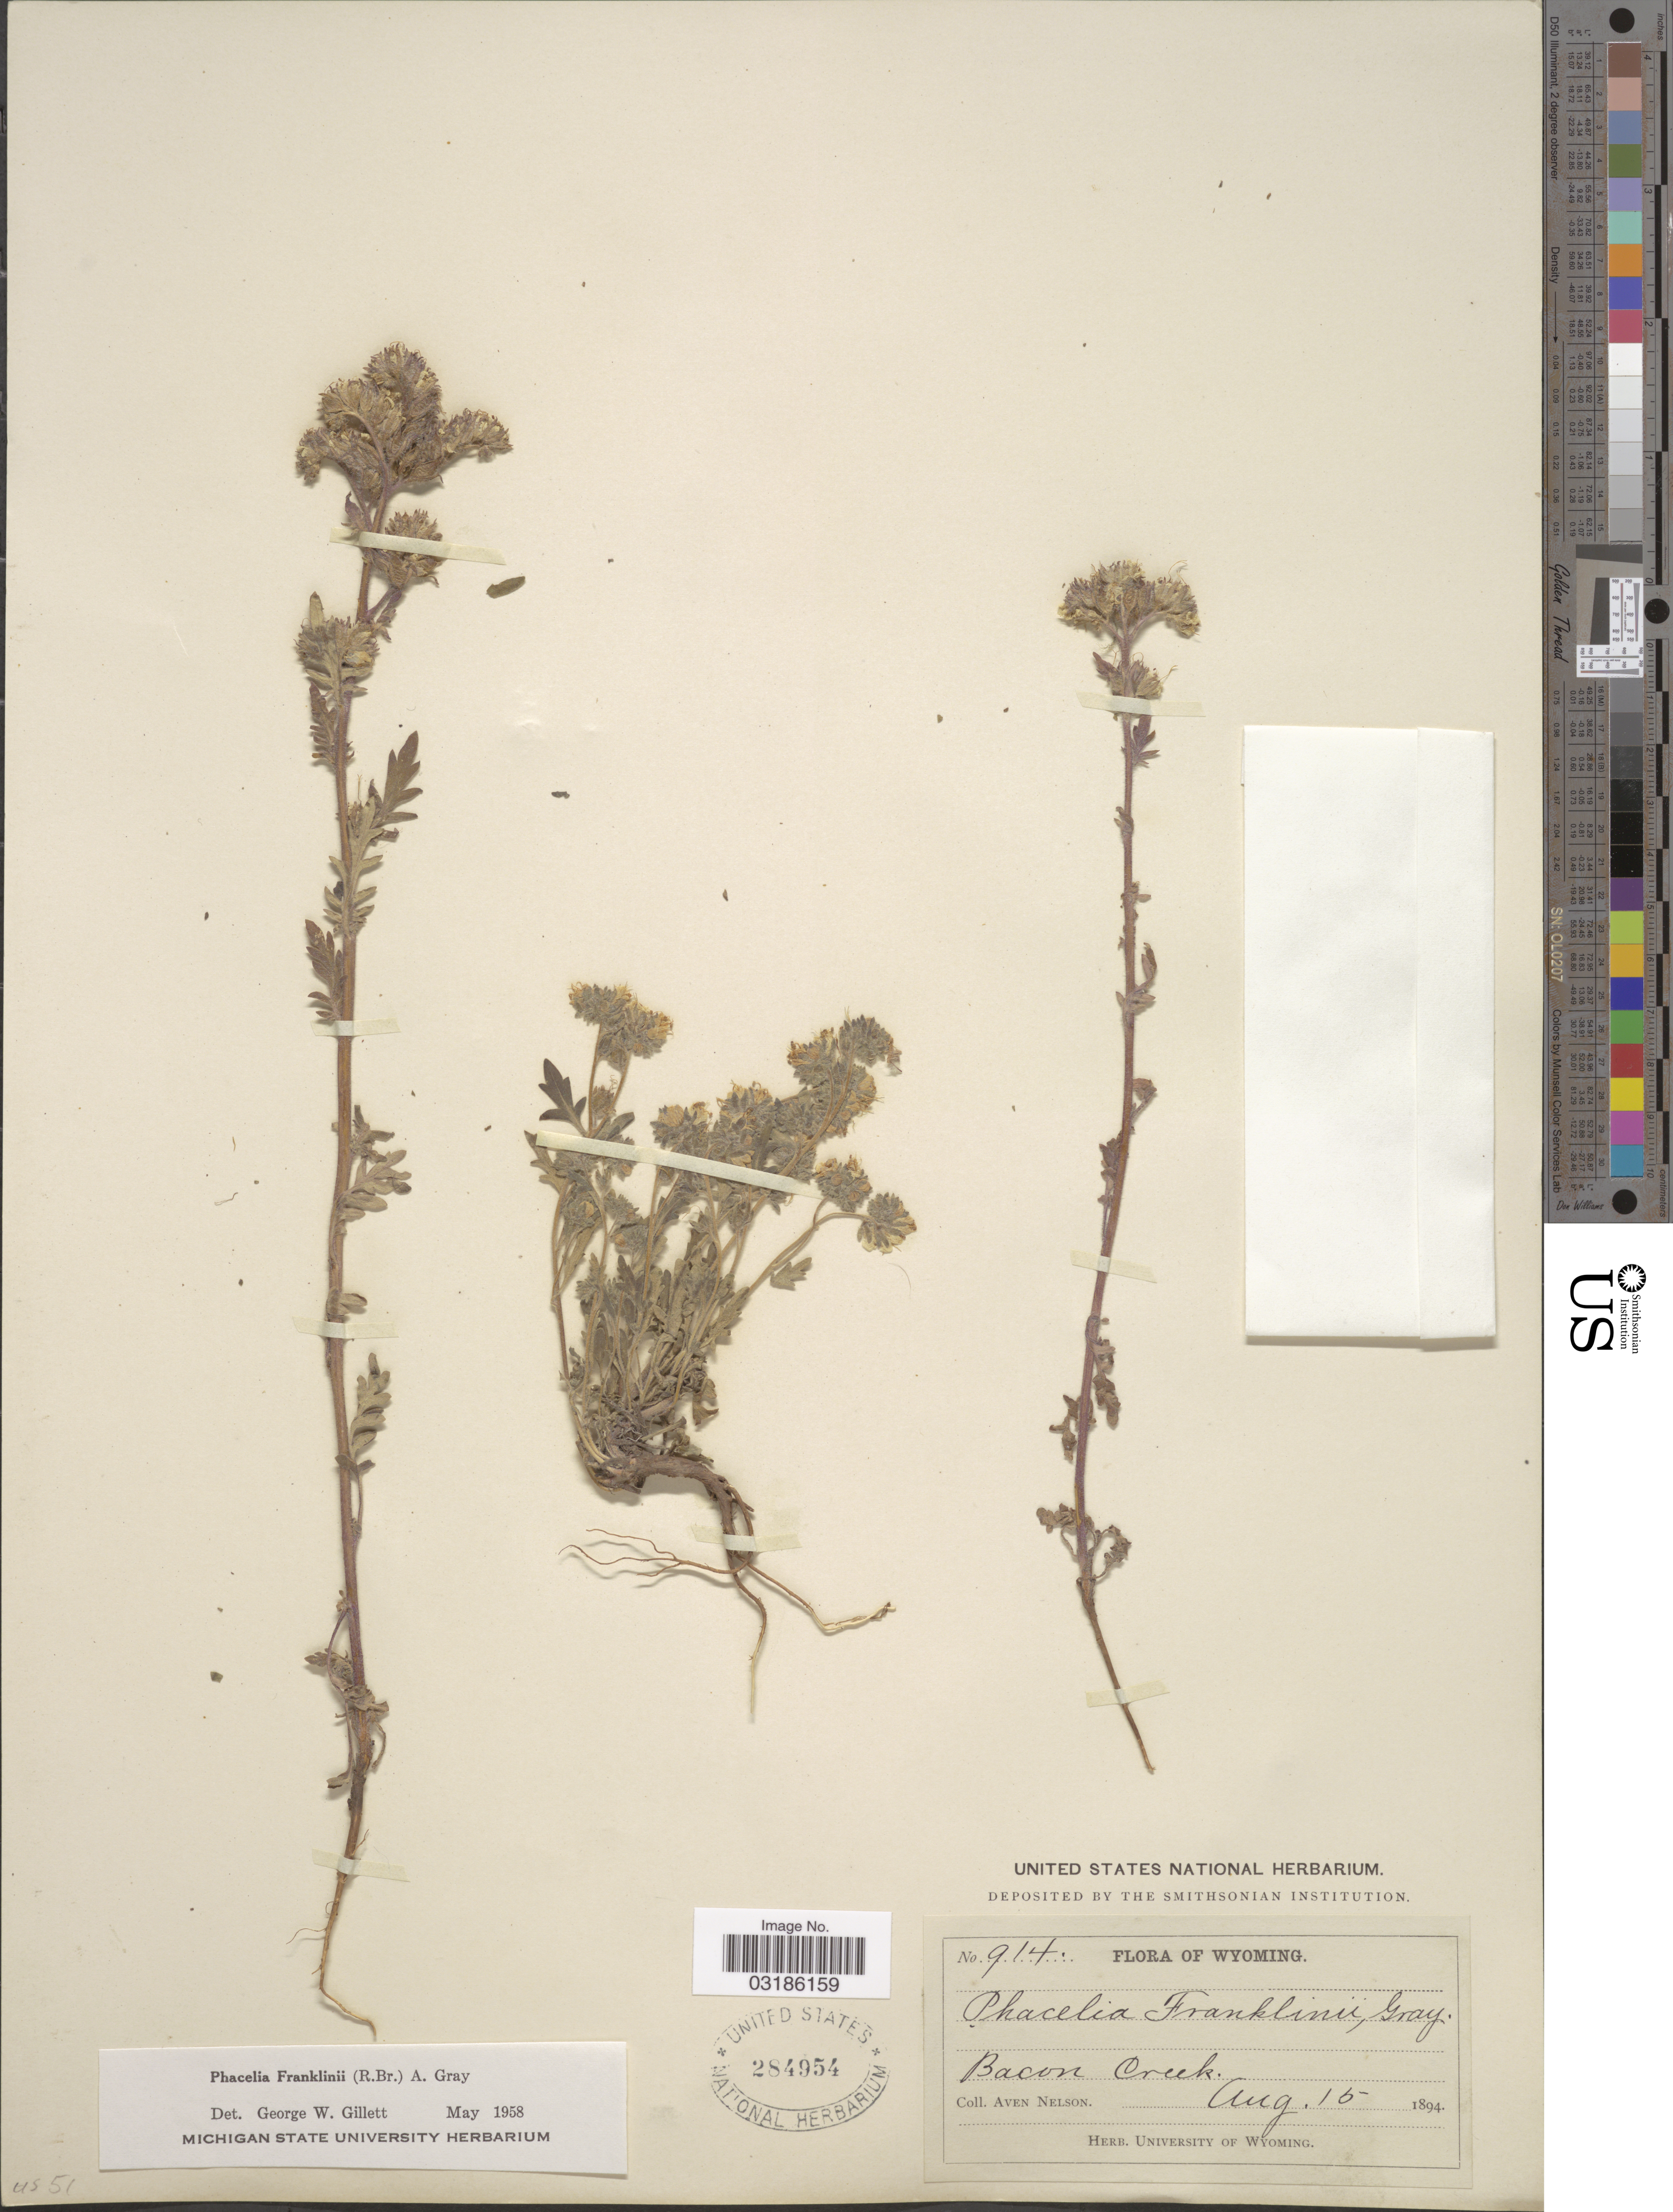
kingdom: Plantae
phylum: Tracheophyta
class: Magnoliopsida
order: Boraginales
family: Hydrophyllaceae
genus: Phacelia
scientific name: Phacelia franklinii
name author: Nutt.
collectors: A. Nelson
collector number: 914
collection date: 1894-08-15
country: United States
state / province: Wyoming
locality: Bacon Creek.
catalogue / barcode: US 284954